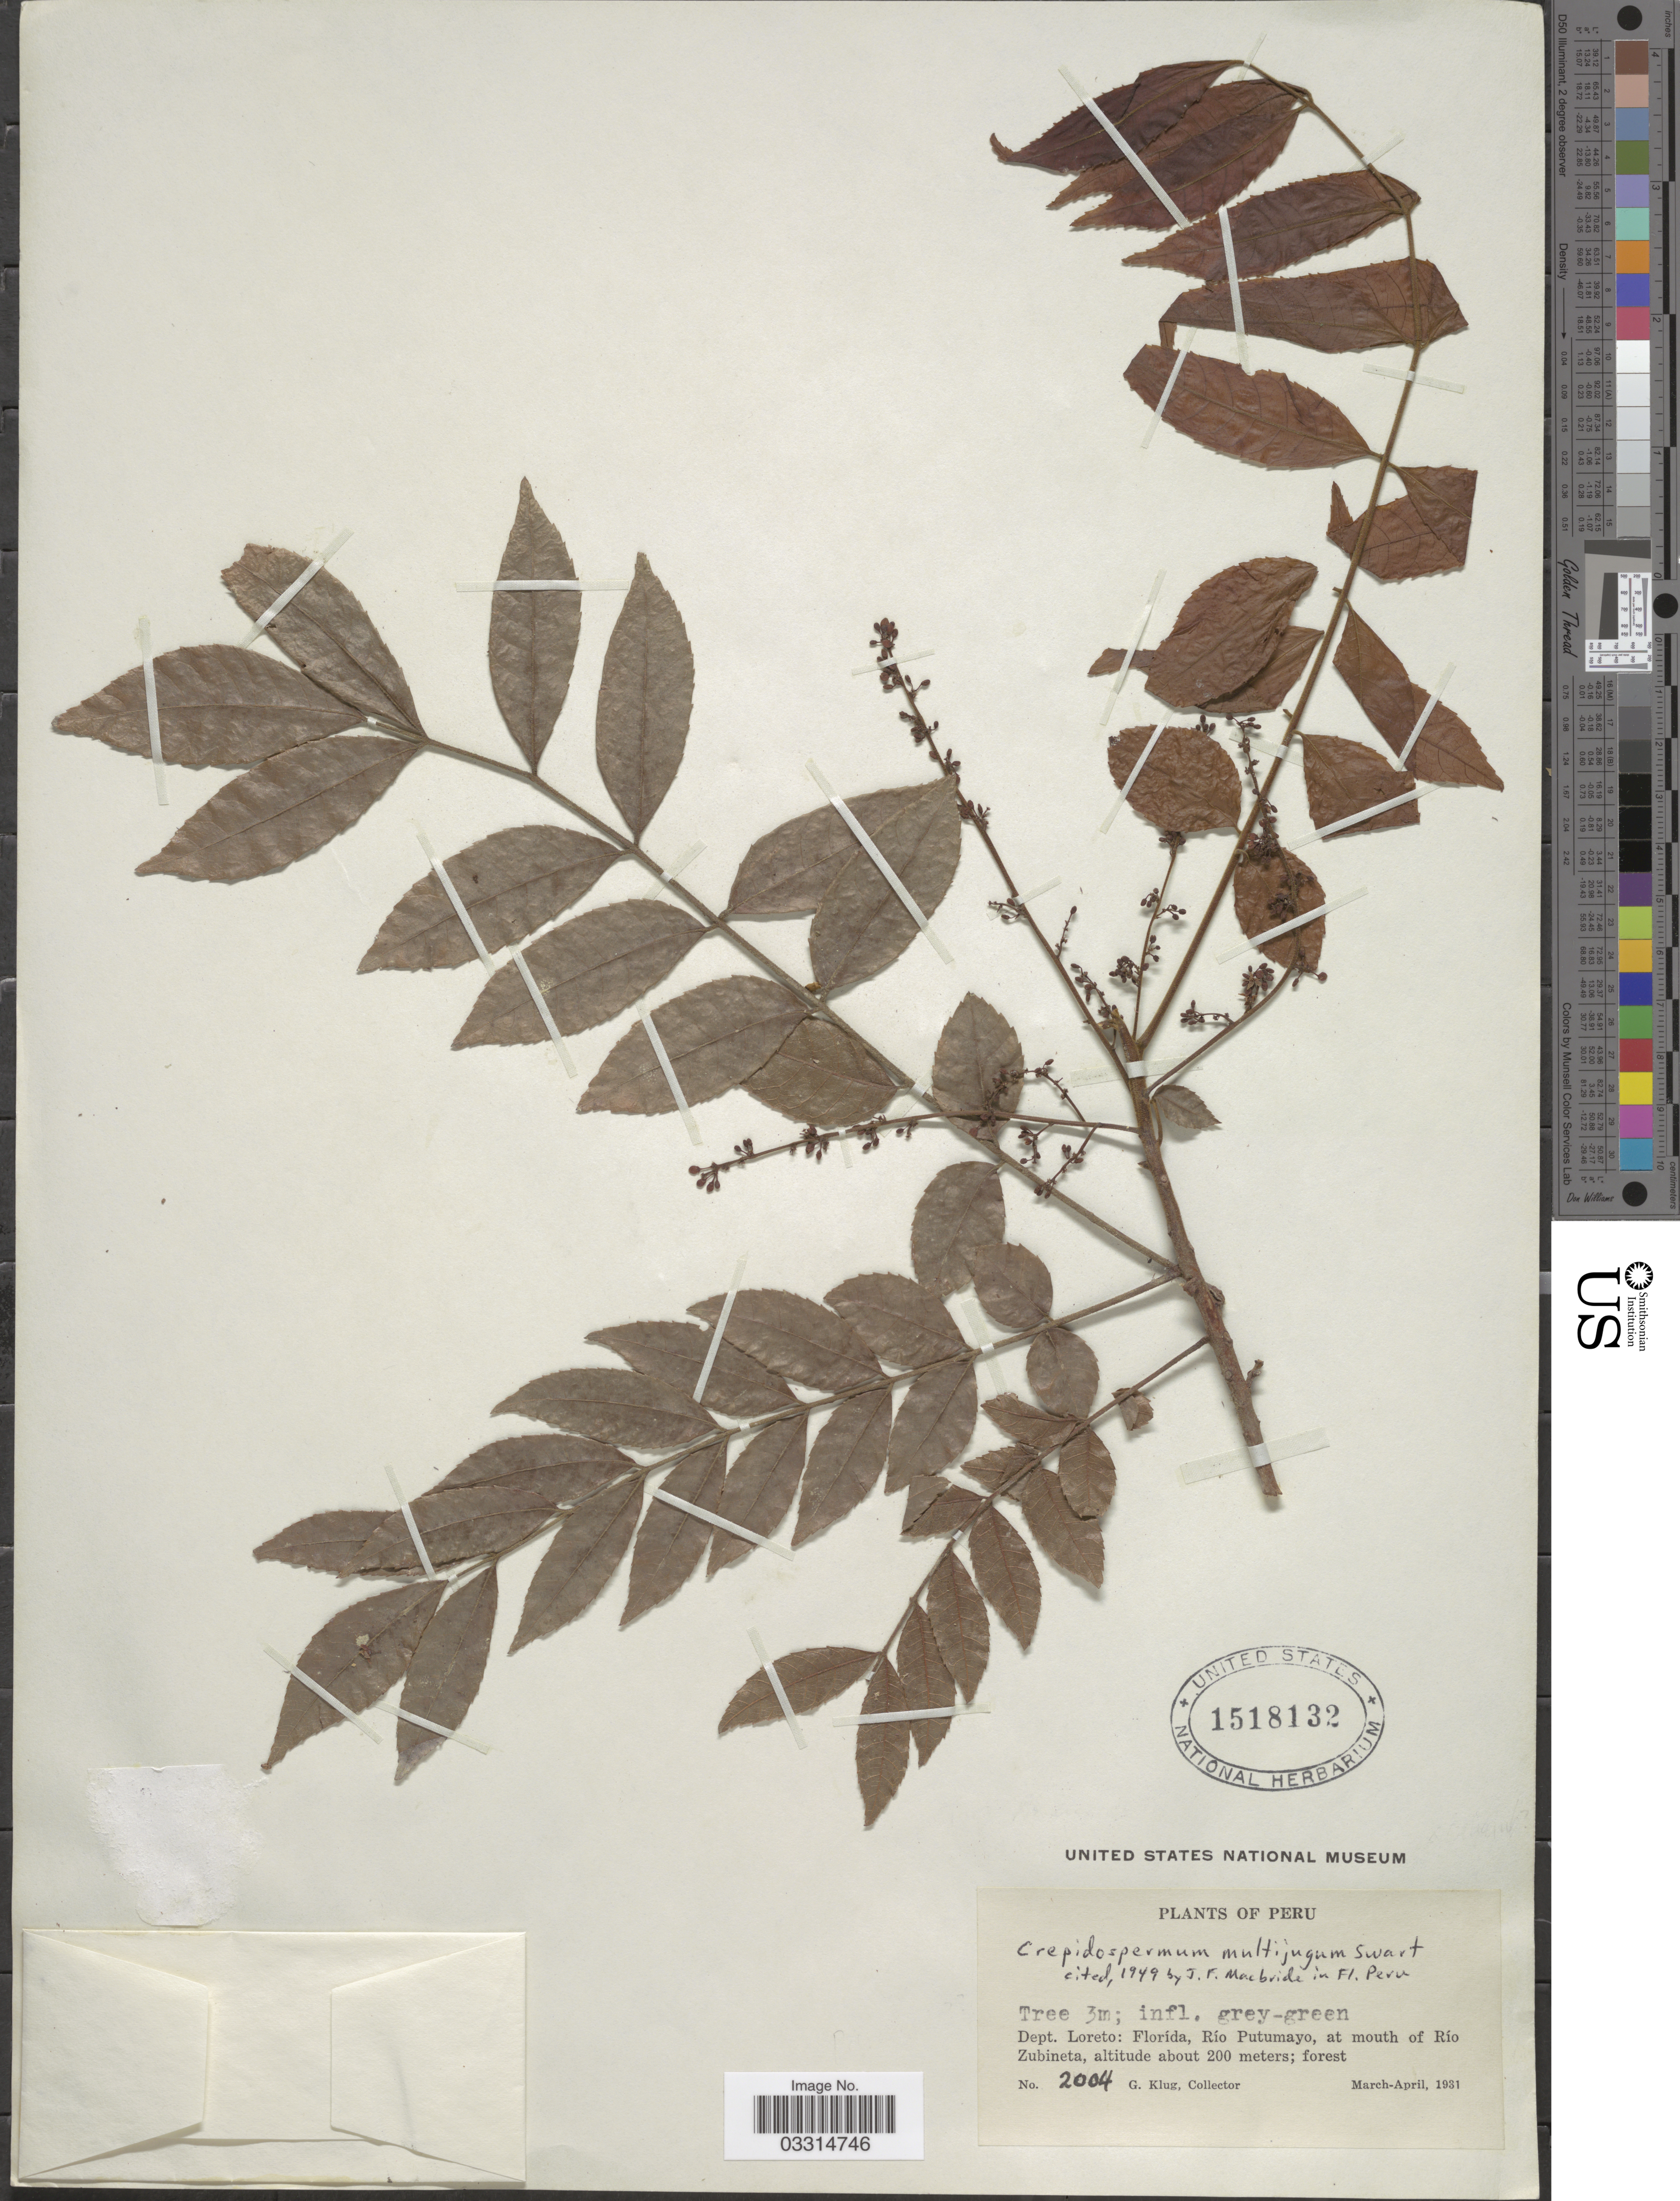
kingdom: Plantae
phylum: Tracheophyta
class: Magnoliopsida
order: Sapindales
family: Burseraceae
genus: Protium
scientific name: Protium multijugum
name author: (Swart) Byng & Christenh.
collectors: G. Klug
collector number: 2004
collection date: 1931-03/1931-04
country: Peru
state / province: Loreto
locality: Dept. Loreto: Florída, Río Putumayo, at mouth of Río Zubineta.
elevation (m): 200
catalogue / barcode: US 1518132